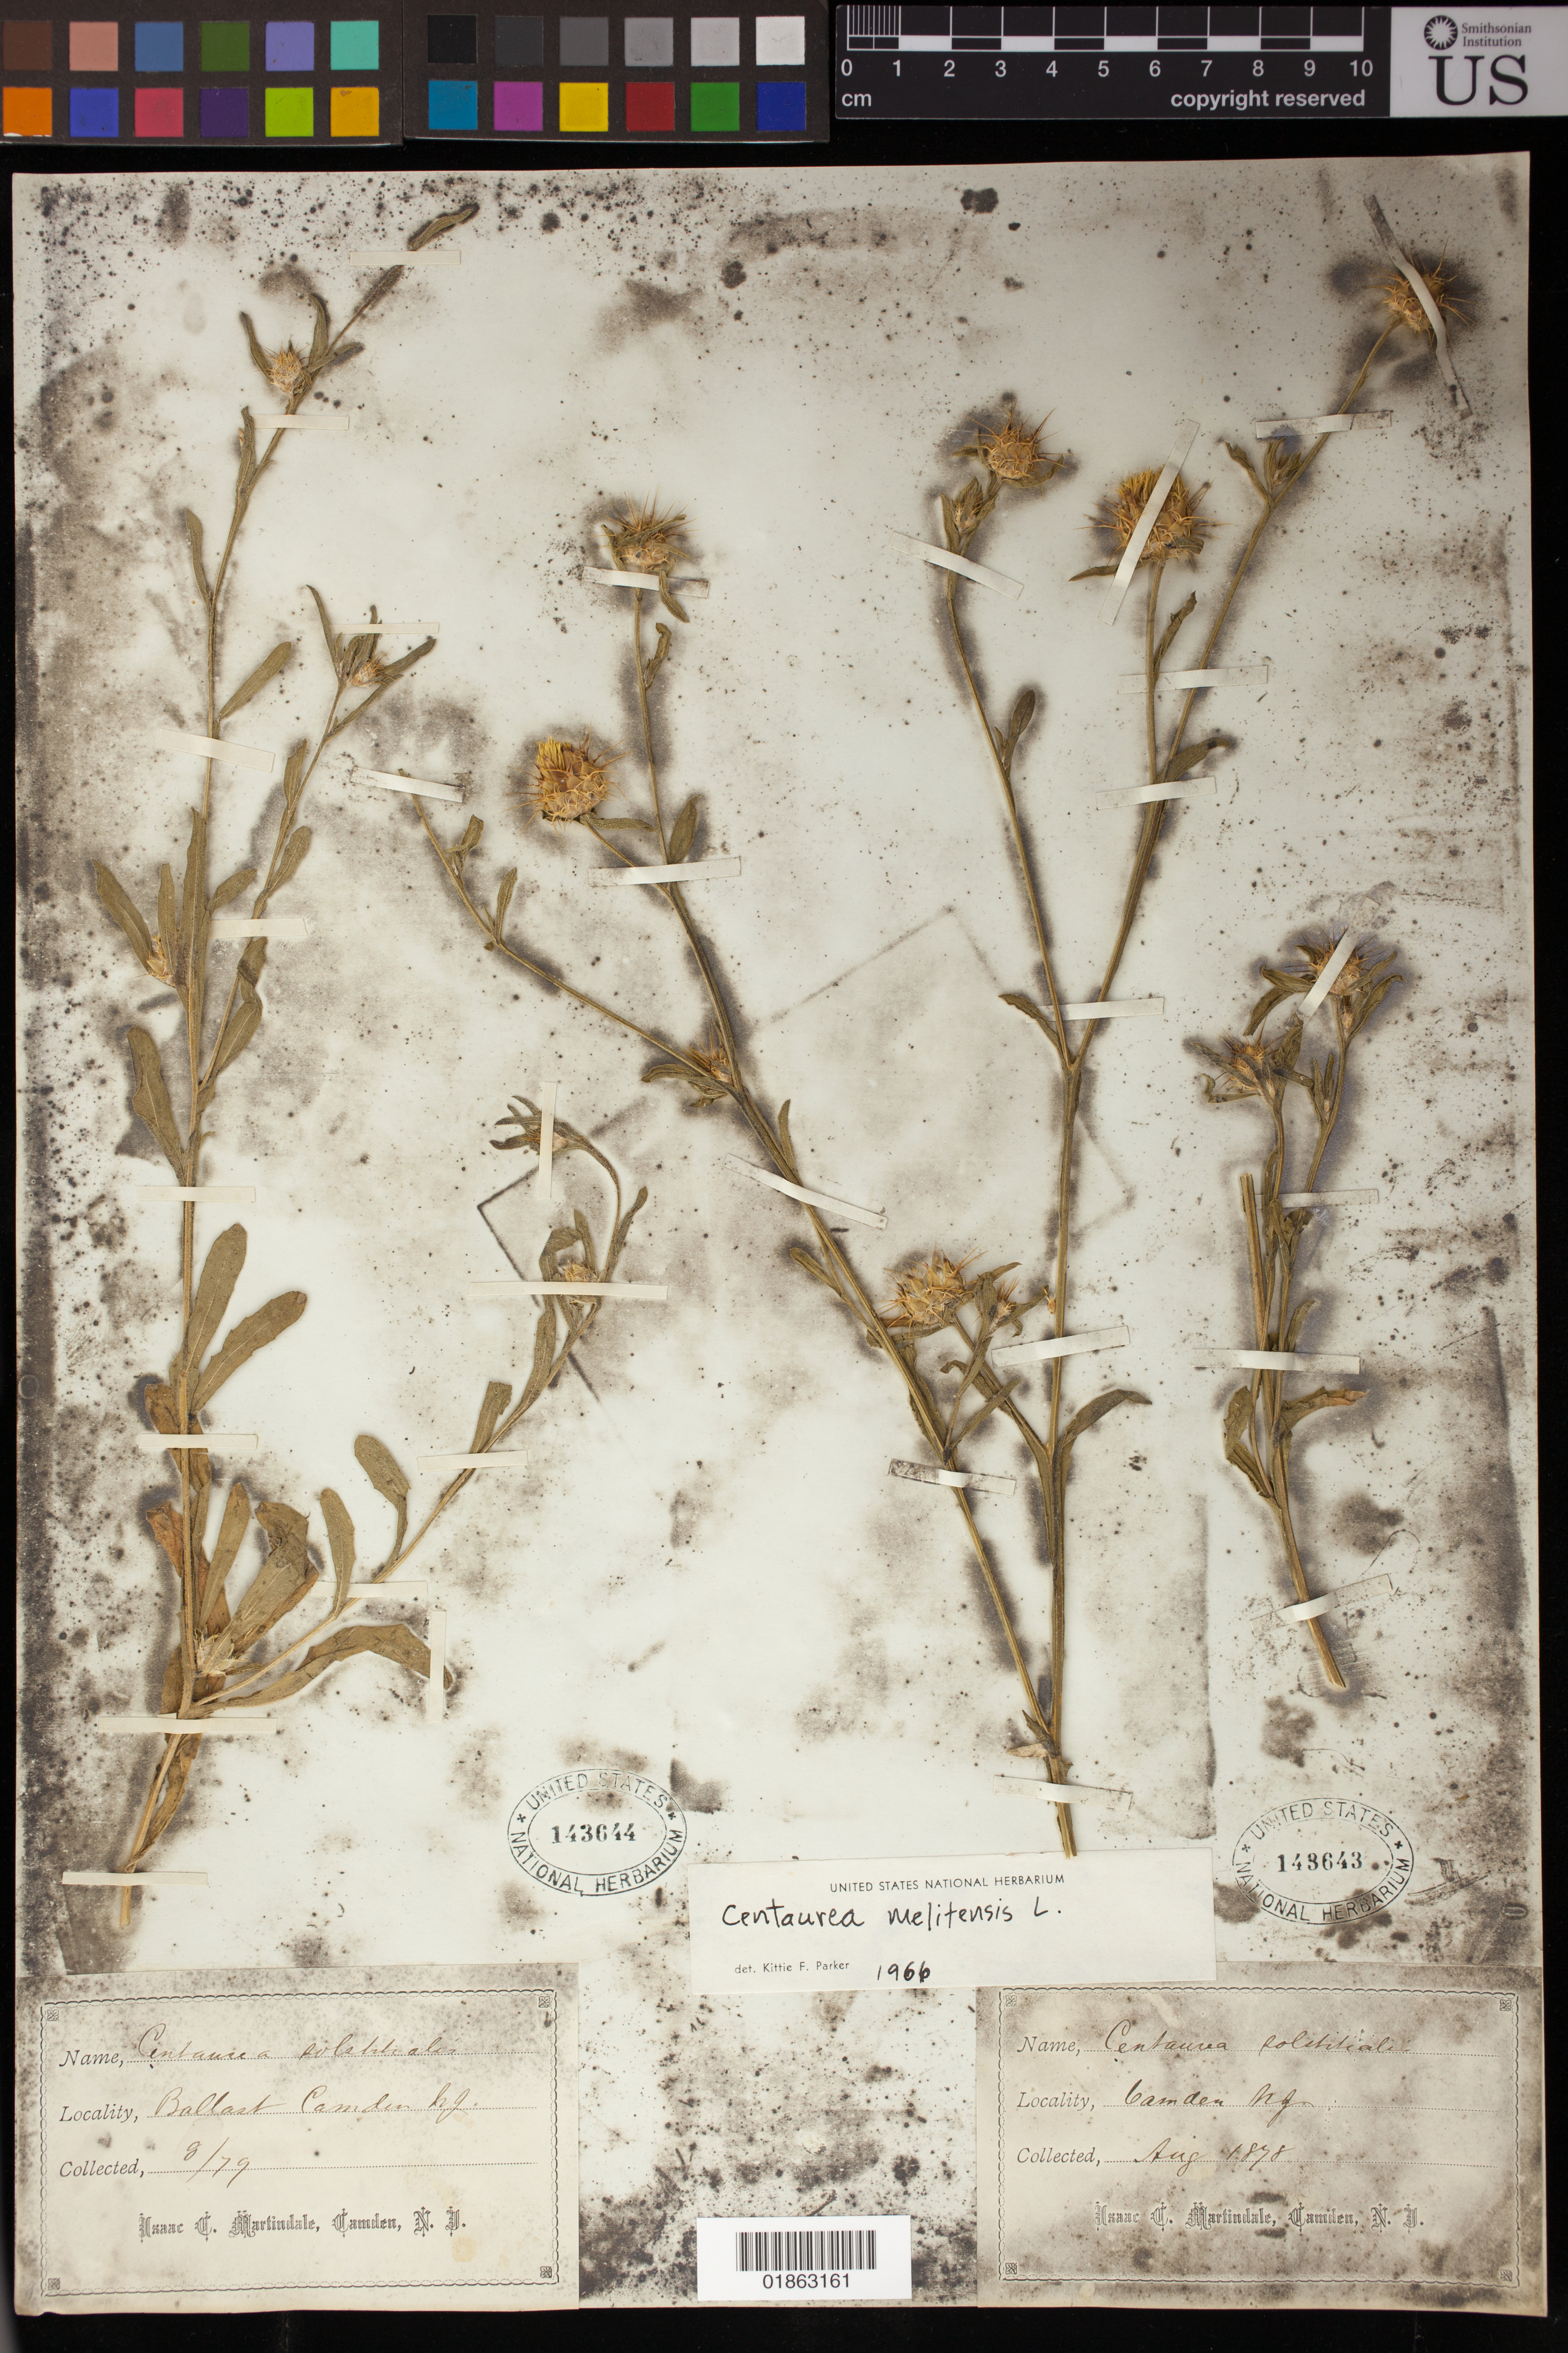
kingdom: Plantae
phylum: Tracheophyta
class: Magnoliopsida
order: Asterales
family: Asteraceae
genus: Centaurea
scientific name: Centaurea melitensis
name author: L.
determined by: Parker, K. F.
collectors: I. C. Martindale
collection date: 1878-08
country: United States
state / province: New Jersey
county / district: Camden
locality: Camden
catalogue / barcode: US 143643